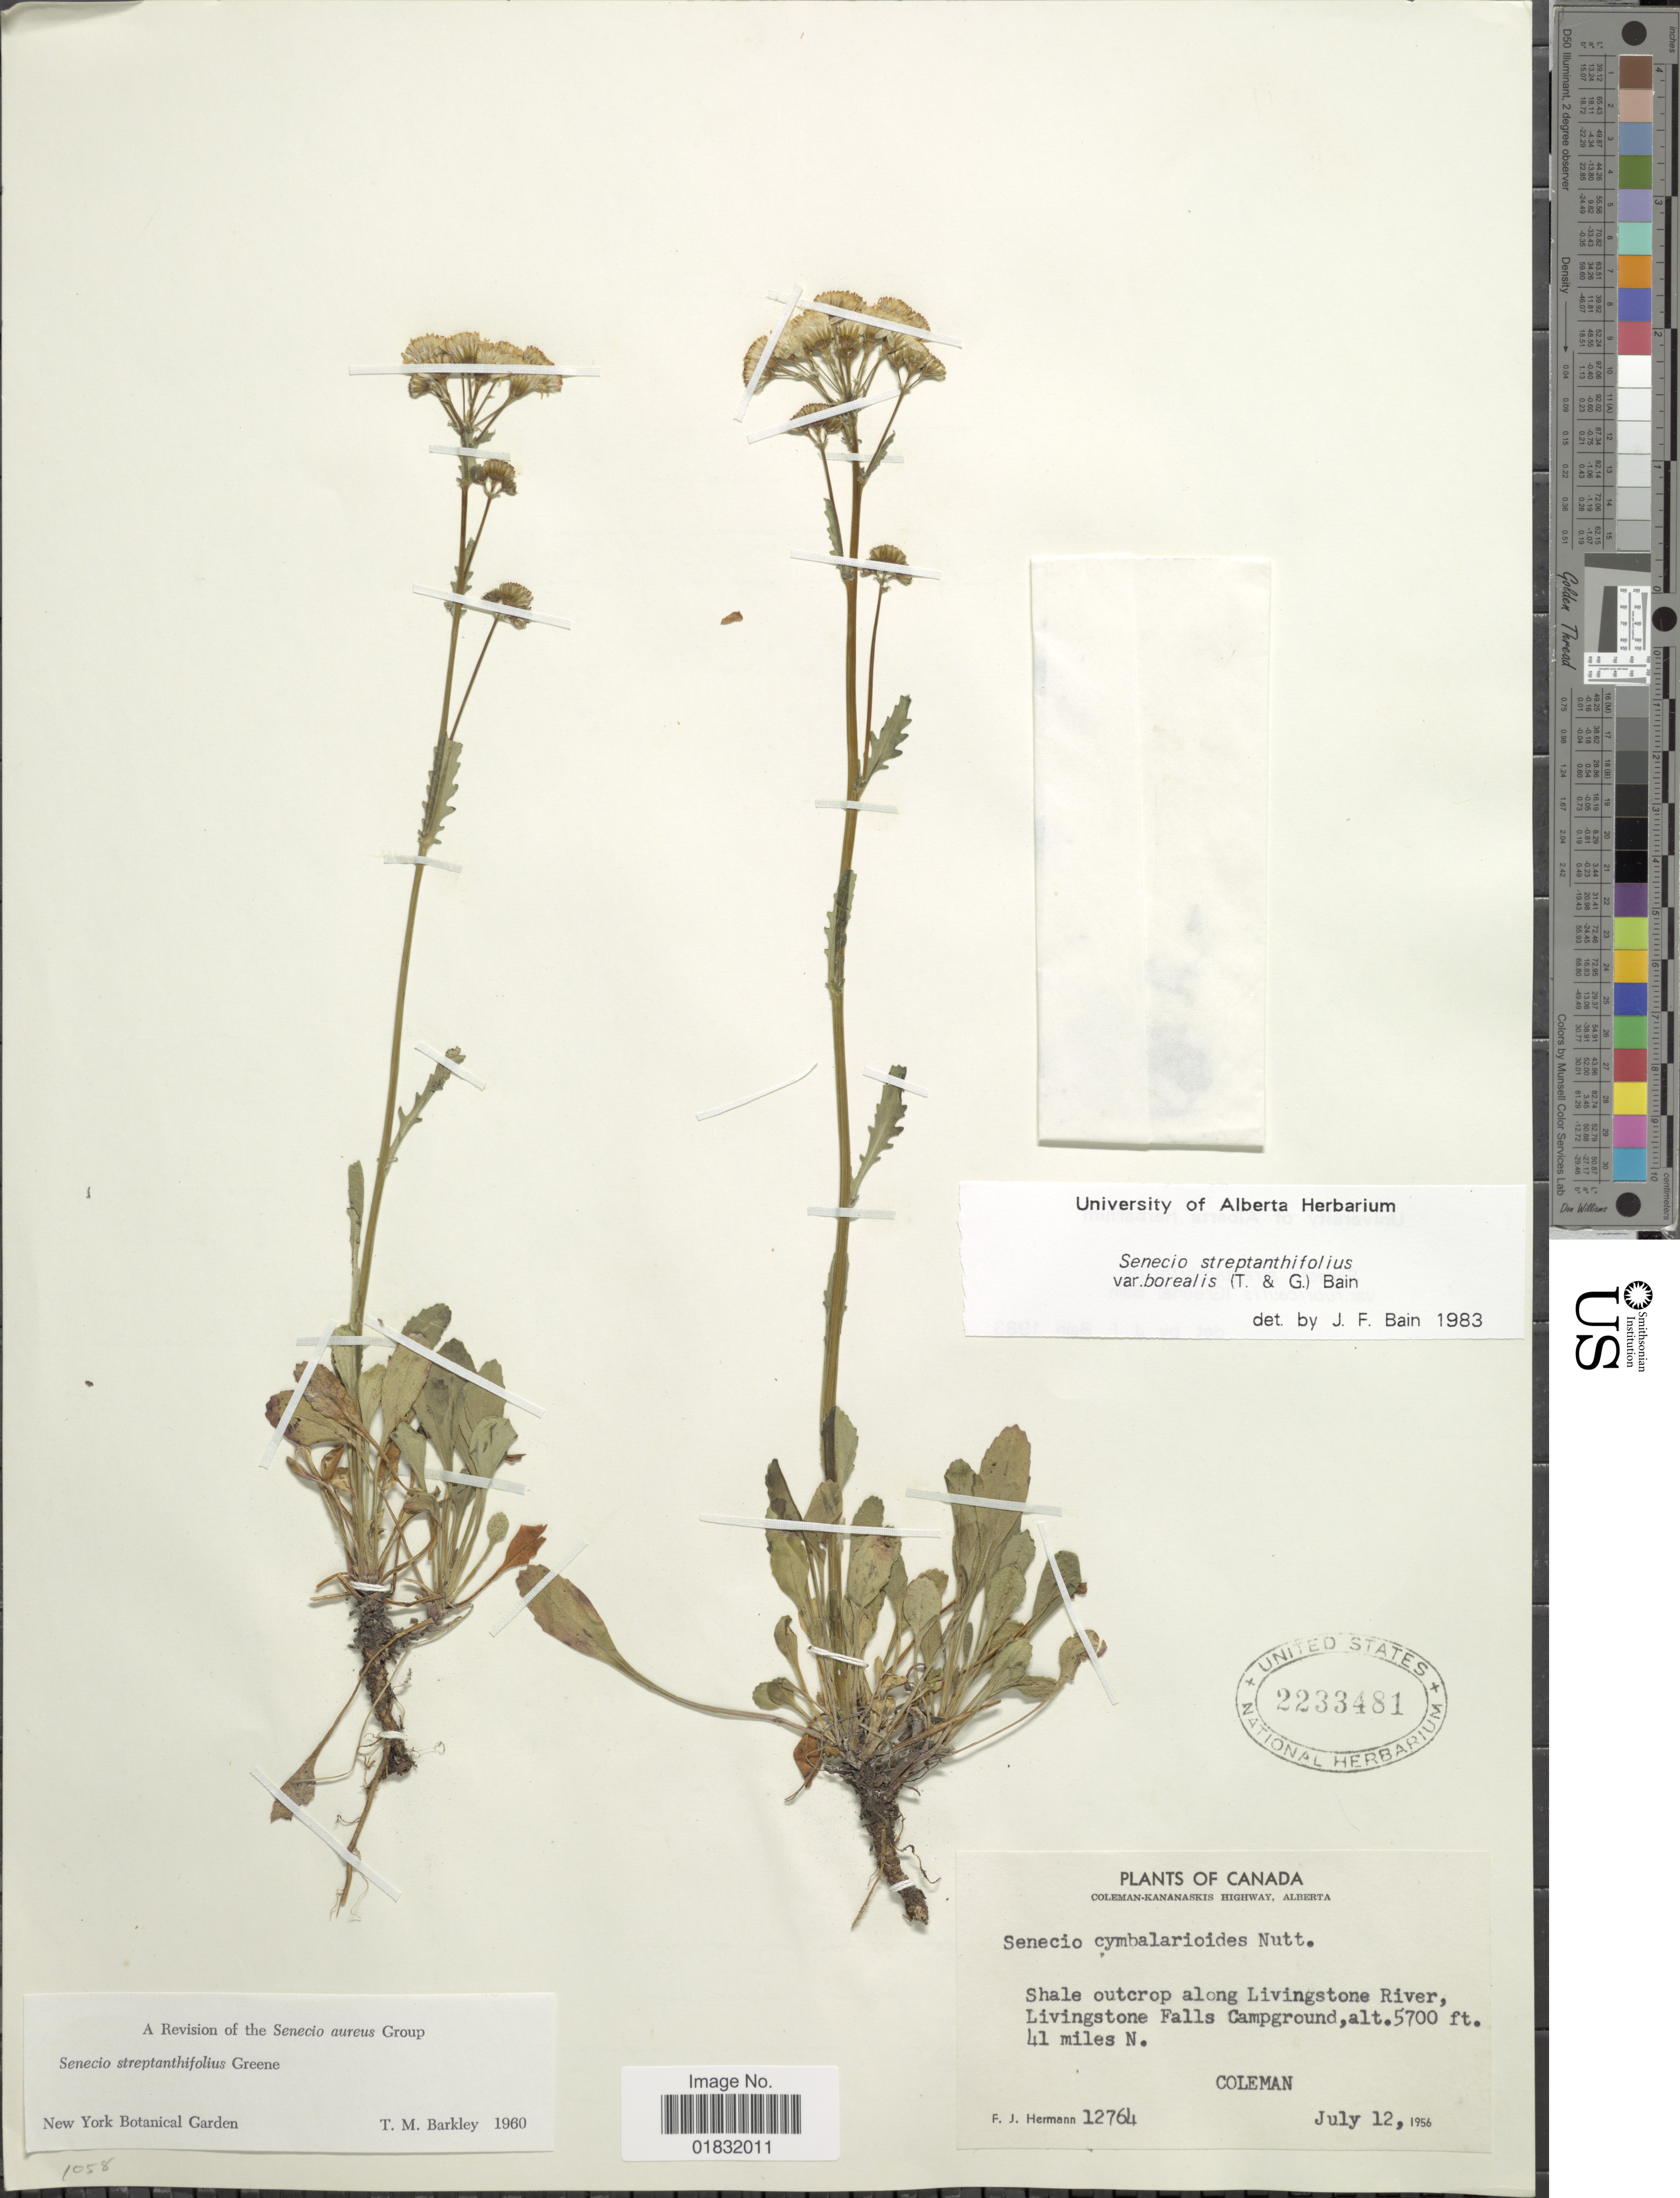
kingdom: Plantae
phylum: Tracheophyta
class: Magnoliopsida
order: Asterales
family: Asteraceae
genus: Packera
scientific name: Packera streptanthifolia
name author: (Greene) W.A. Weber & Á. Löve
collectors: F. J. Hermann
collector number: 12764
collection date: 1956-07-12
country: Canada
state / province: Alberta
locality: Coleman-Kananaskis Highway, Shale outcrop along Livingstone River, Livingstone Falls Campground, 41 miles N Coleman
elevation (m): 1737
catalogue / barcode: US 2233481